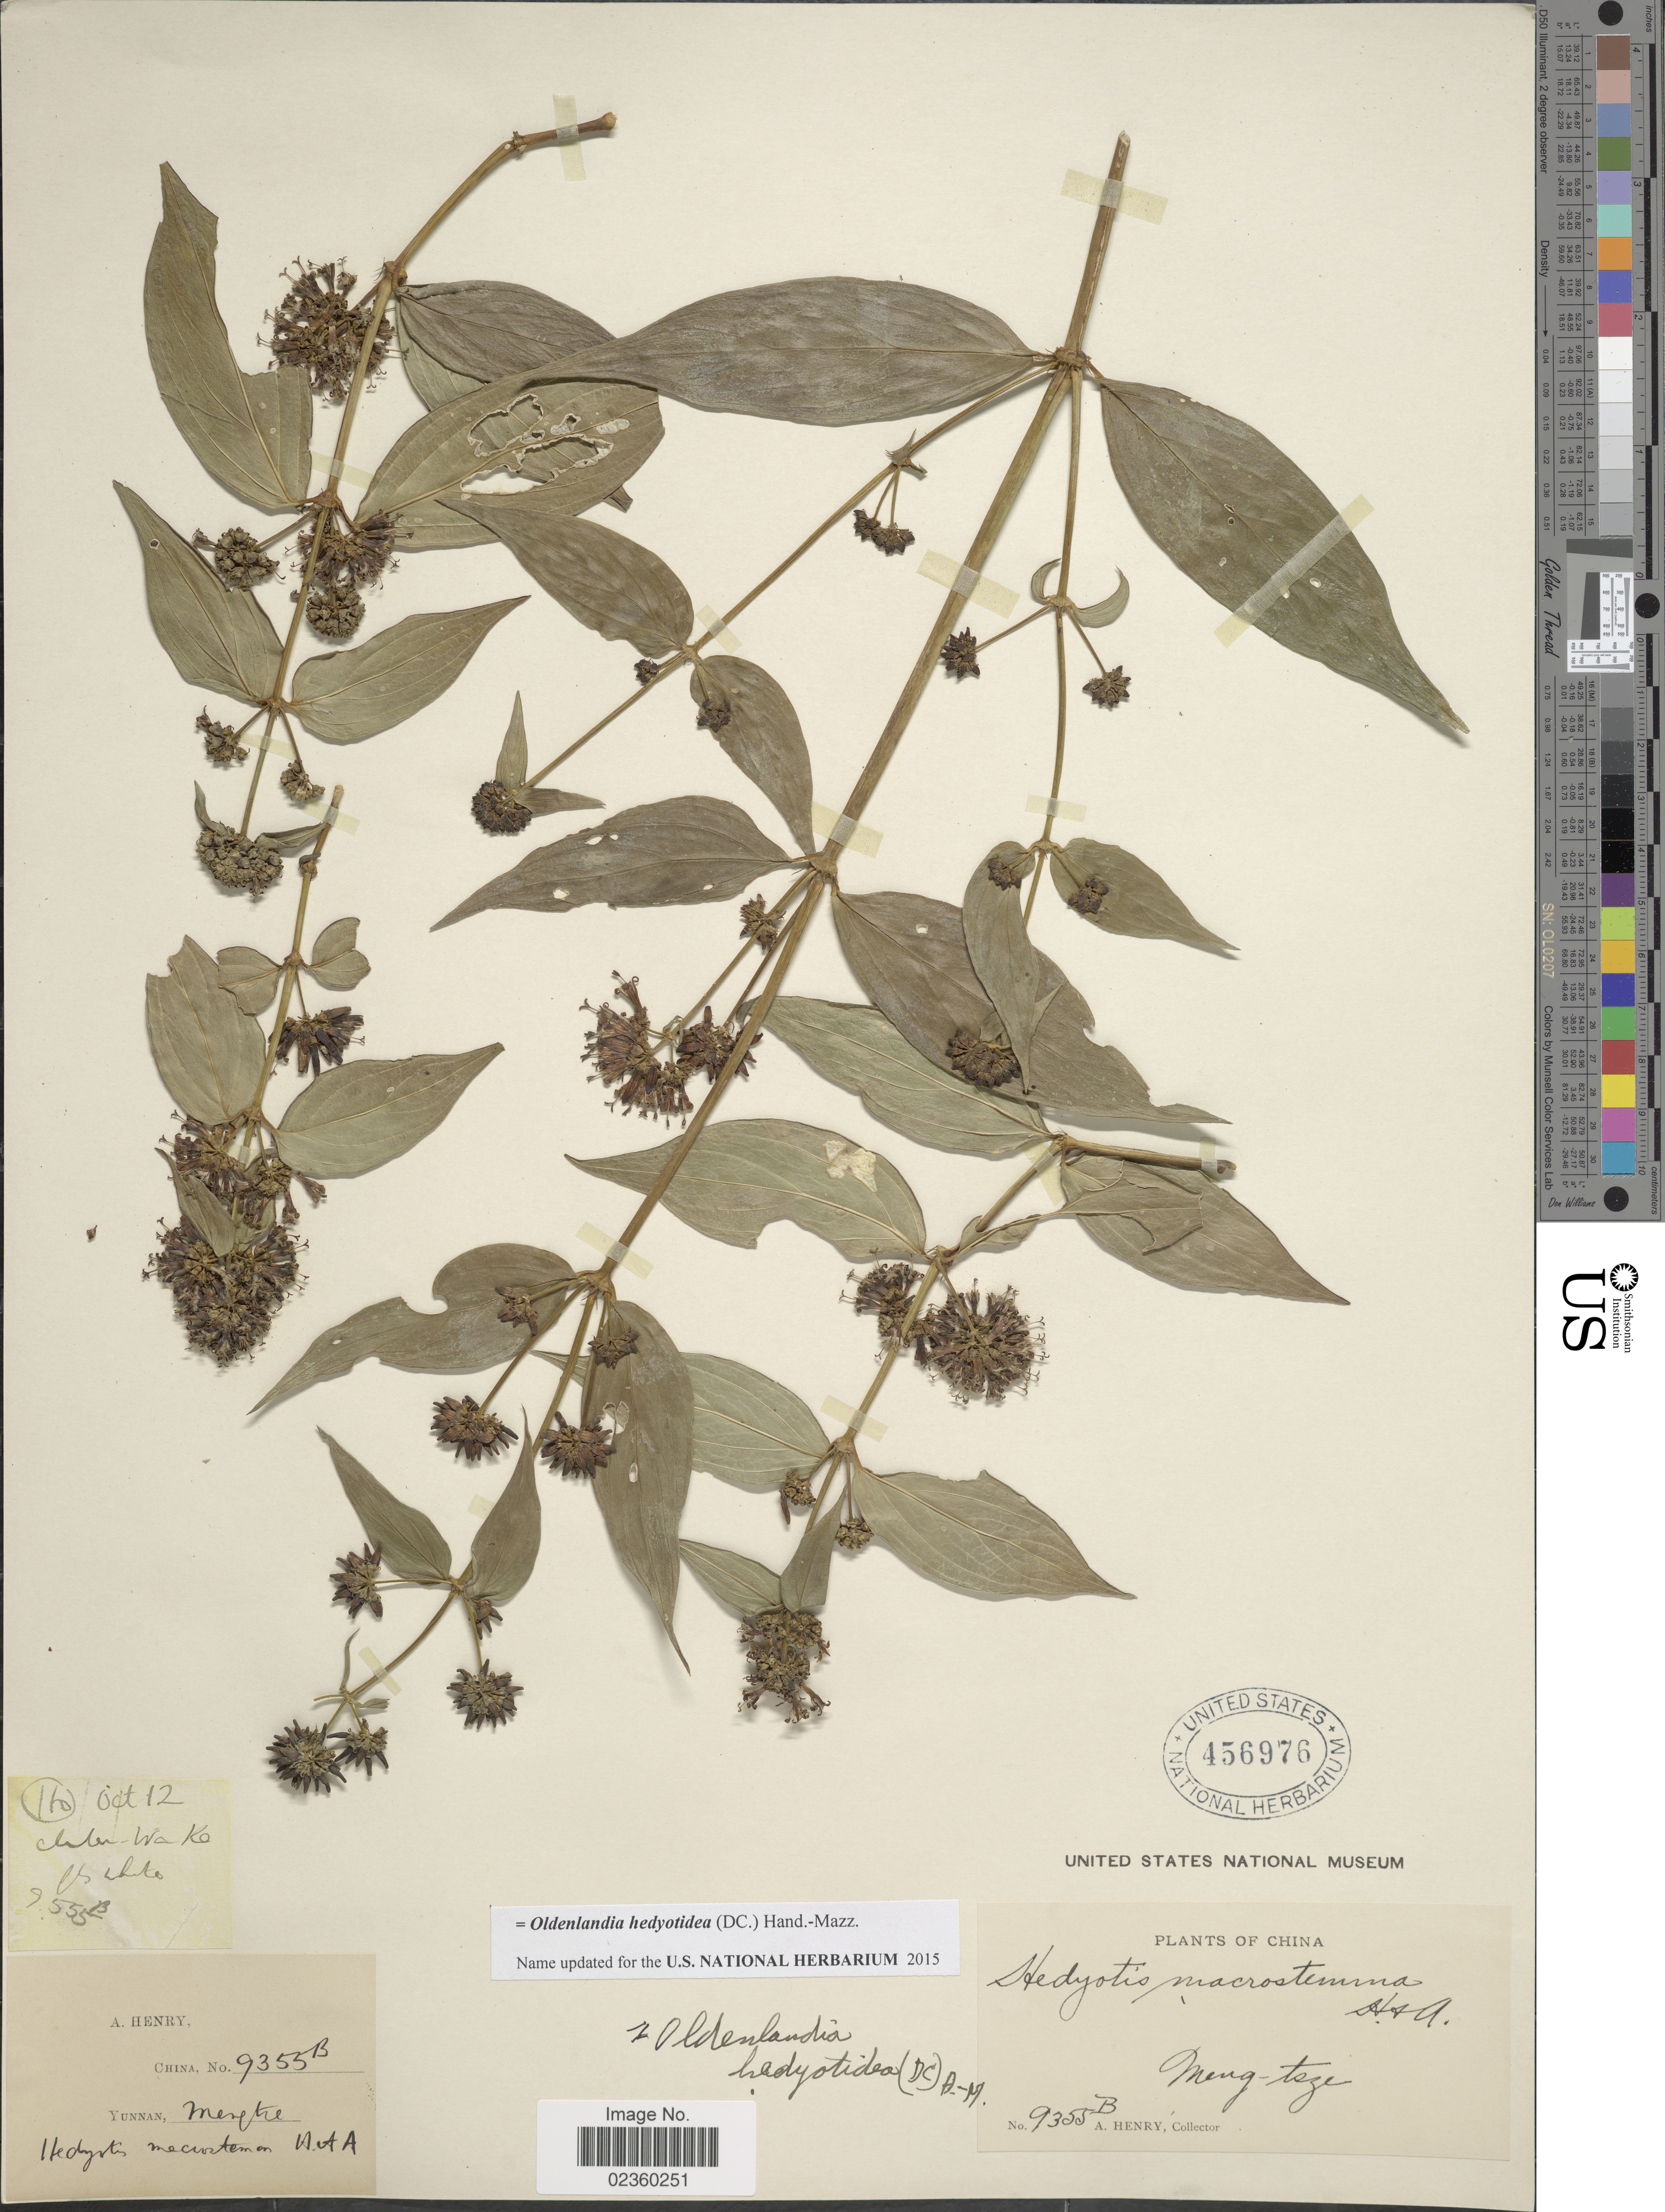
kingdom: Plantae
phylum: Tracheophyta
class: Magnoliopsida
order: Gentianales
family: Rubiaceae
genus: Dimetia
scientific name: Dimetia hedyotidea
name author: (DC.) T.C. Hsu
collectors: A. Henry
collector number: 9355 B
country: China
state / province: Yunnan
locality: Meng-tsze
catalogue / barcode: US 456976